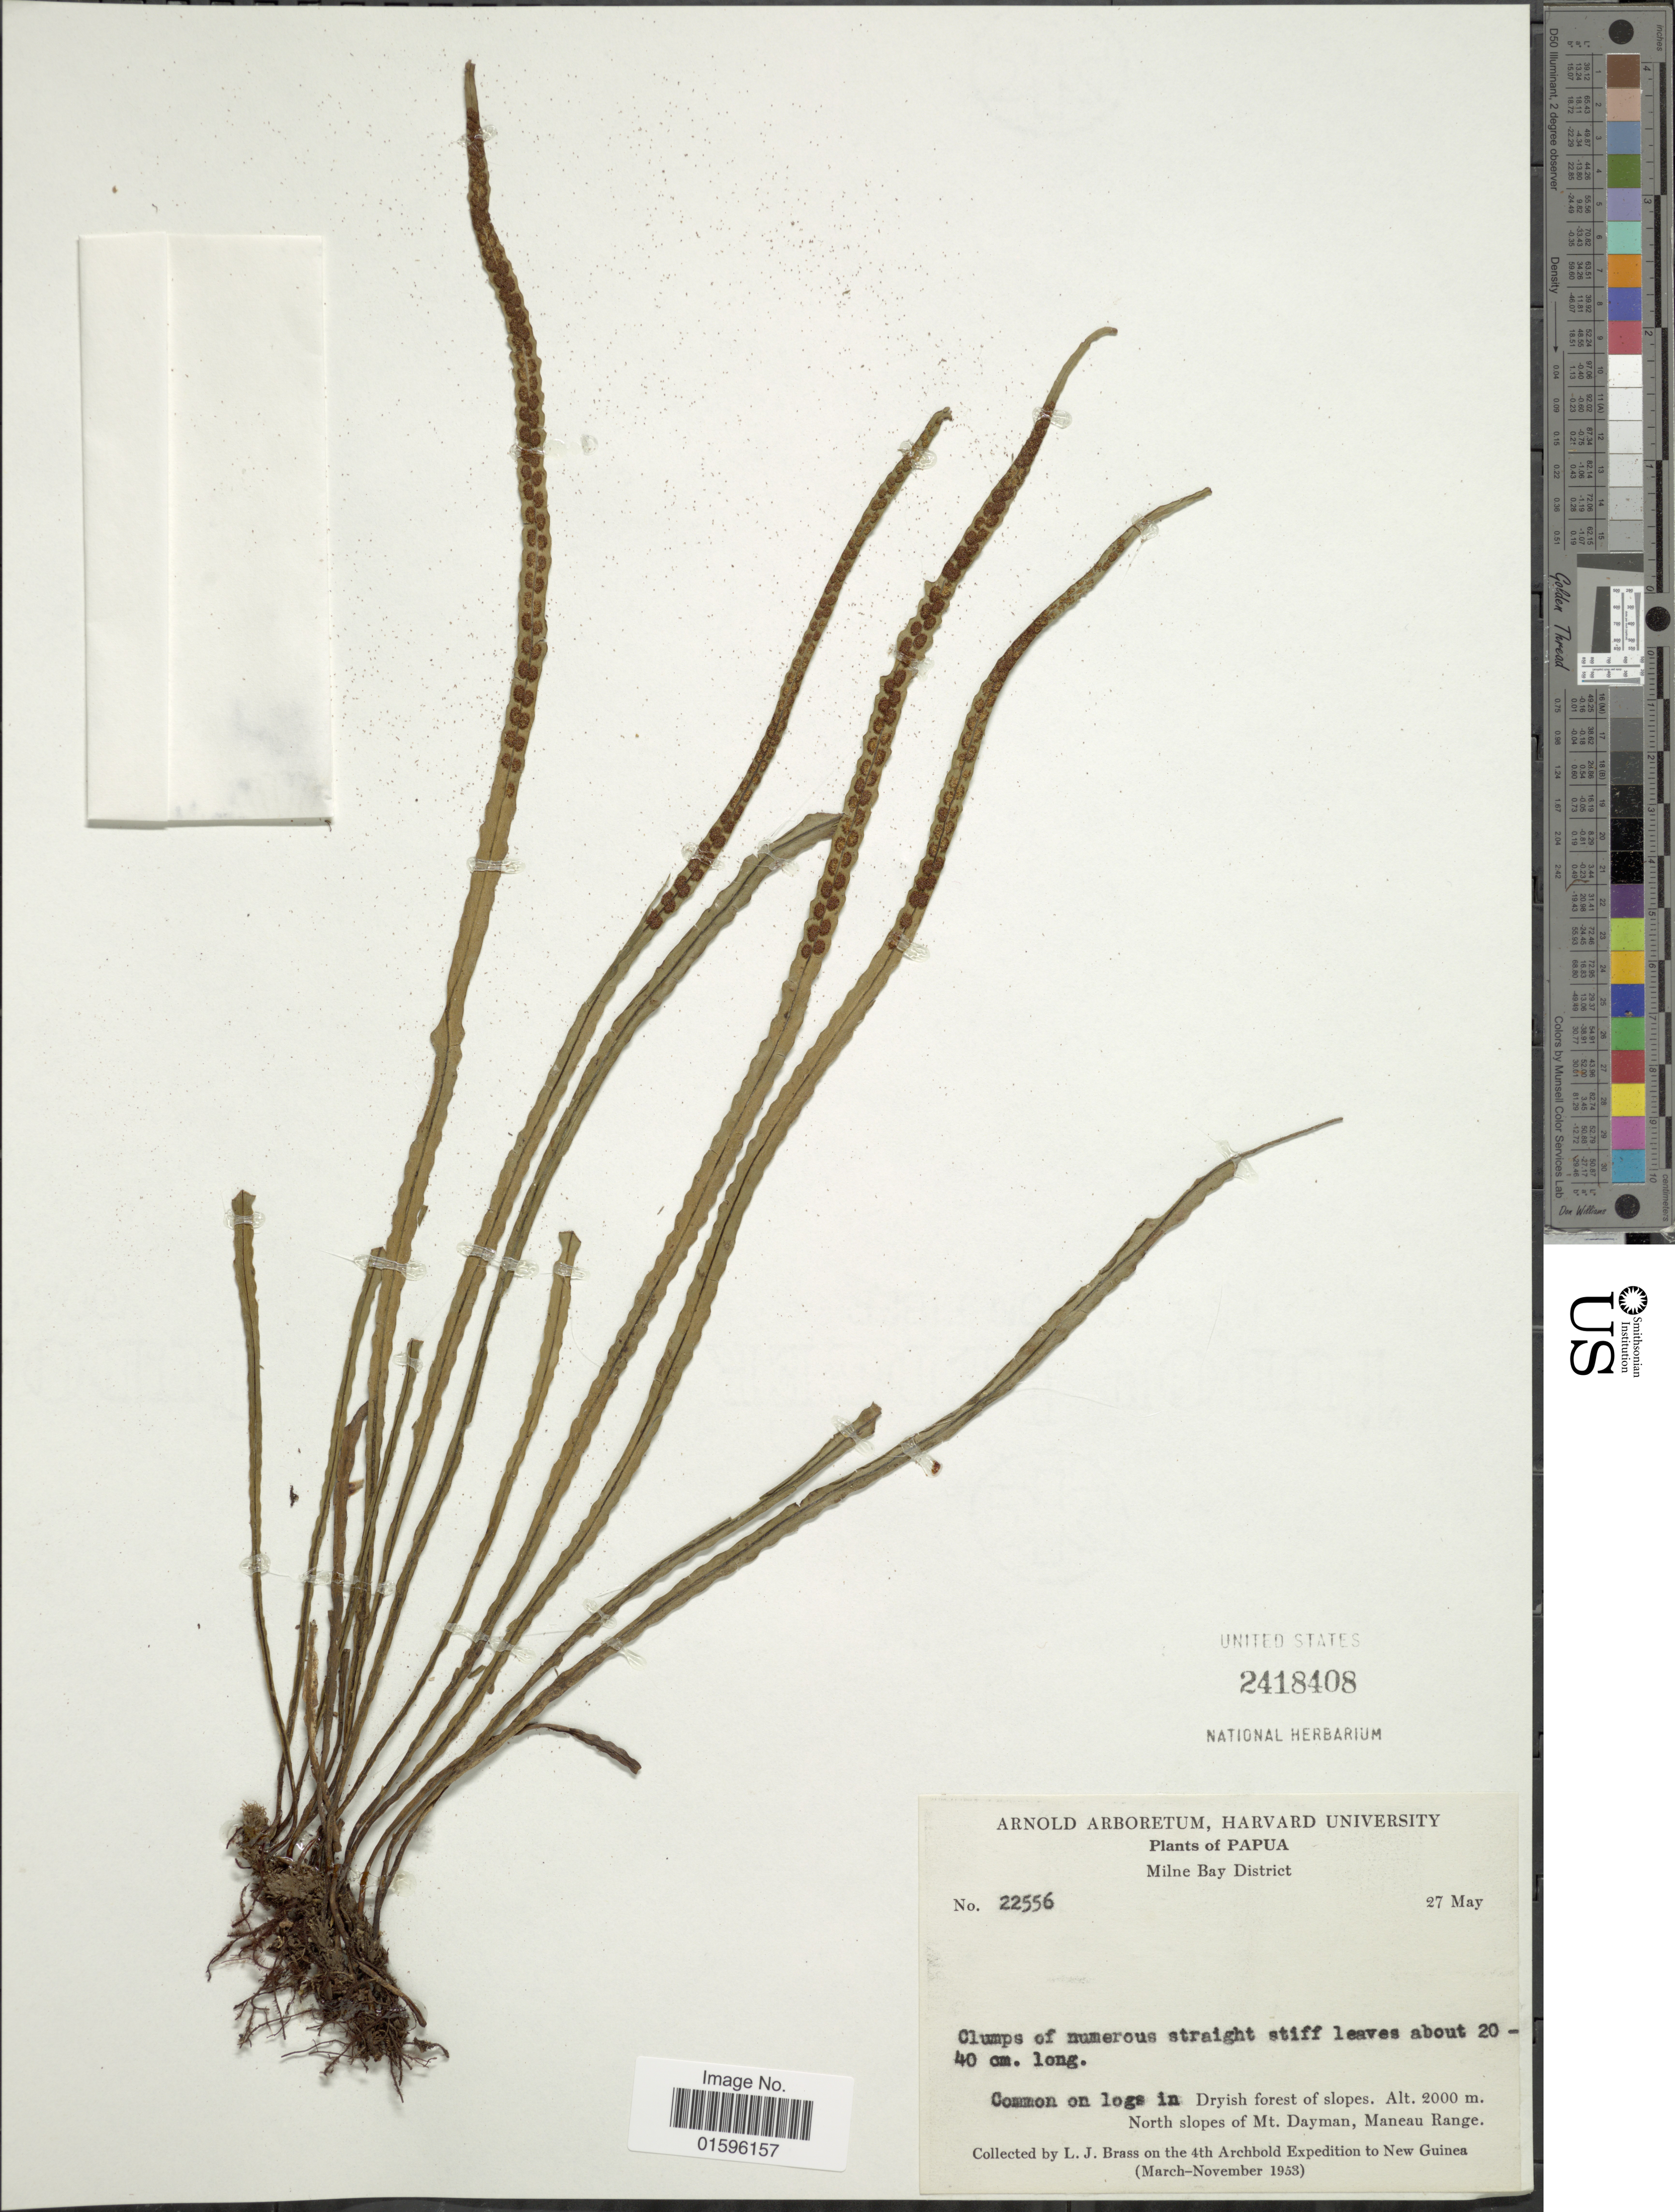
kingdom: Plantae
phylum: Tracheophyta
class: Polypodiopsida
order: Polypodiales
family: Polypodiaceae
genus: Polypodium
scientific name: Polypodium sp.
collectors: L. J. Brass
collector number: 22556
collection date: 1953-05-27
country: Papua New Guinea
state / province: Milne Bay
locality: Papua, Milne Bay District, North slopes of Mt. Dayman, Maneau Range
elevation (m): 2000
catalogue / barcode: US 2418408